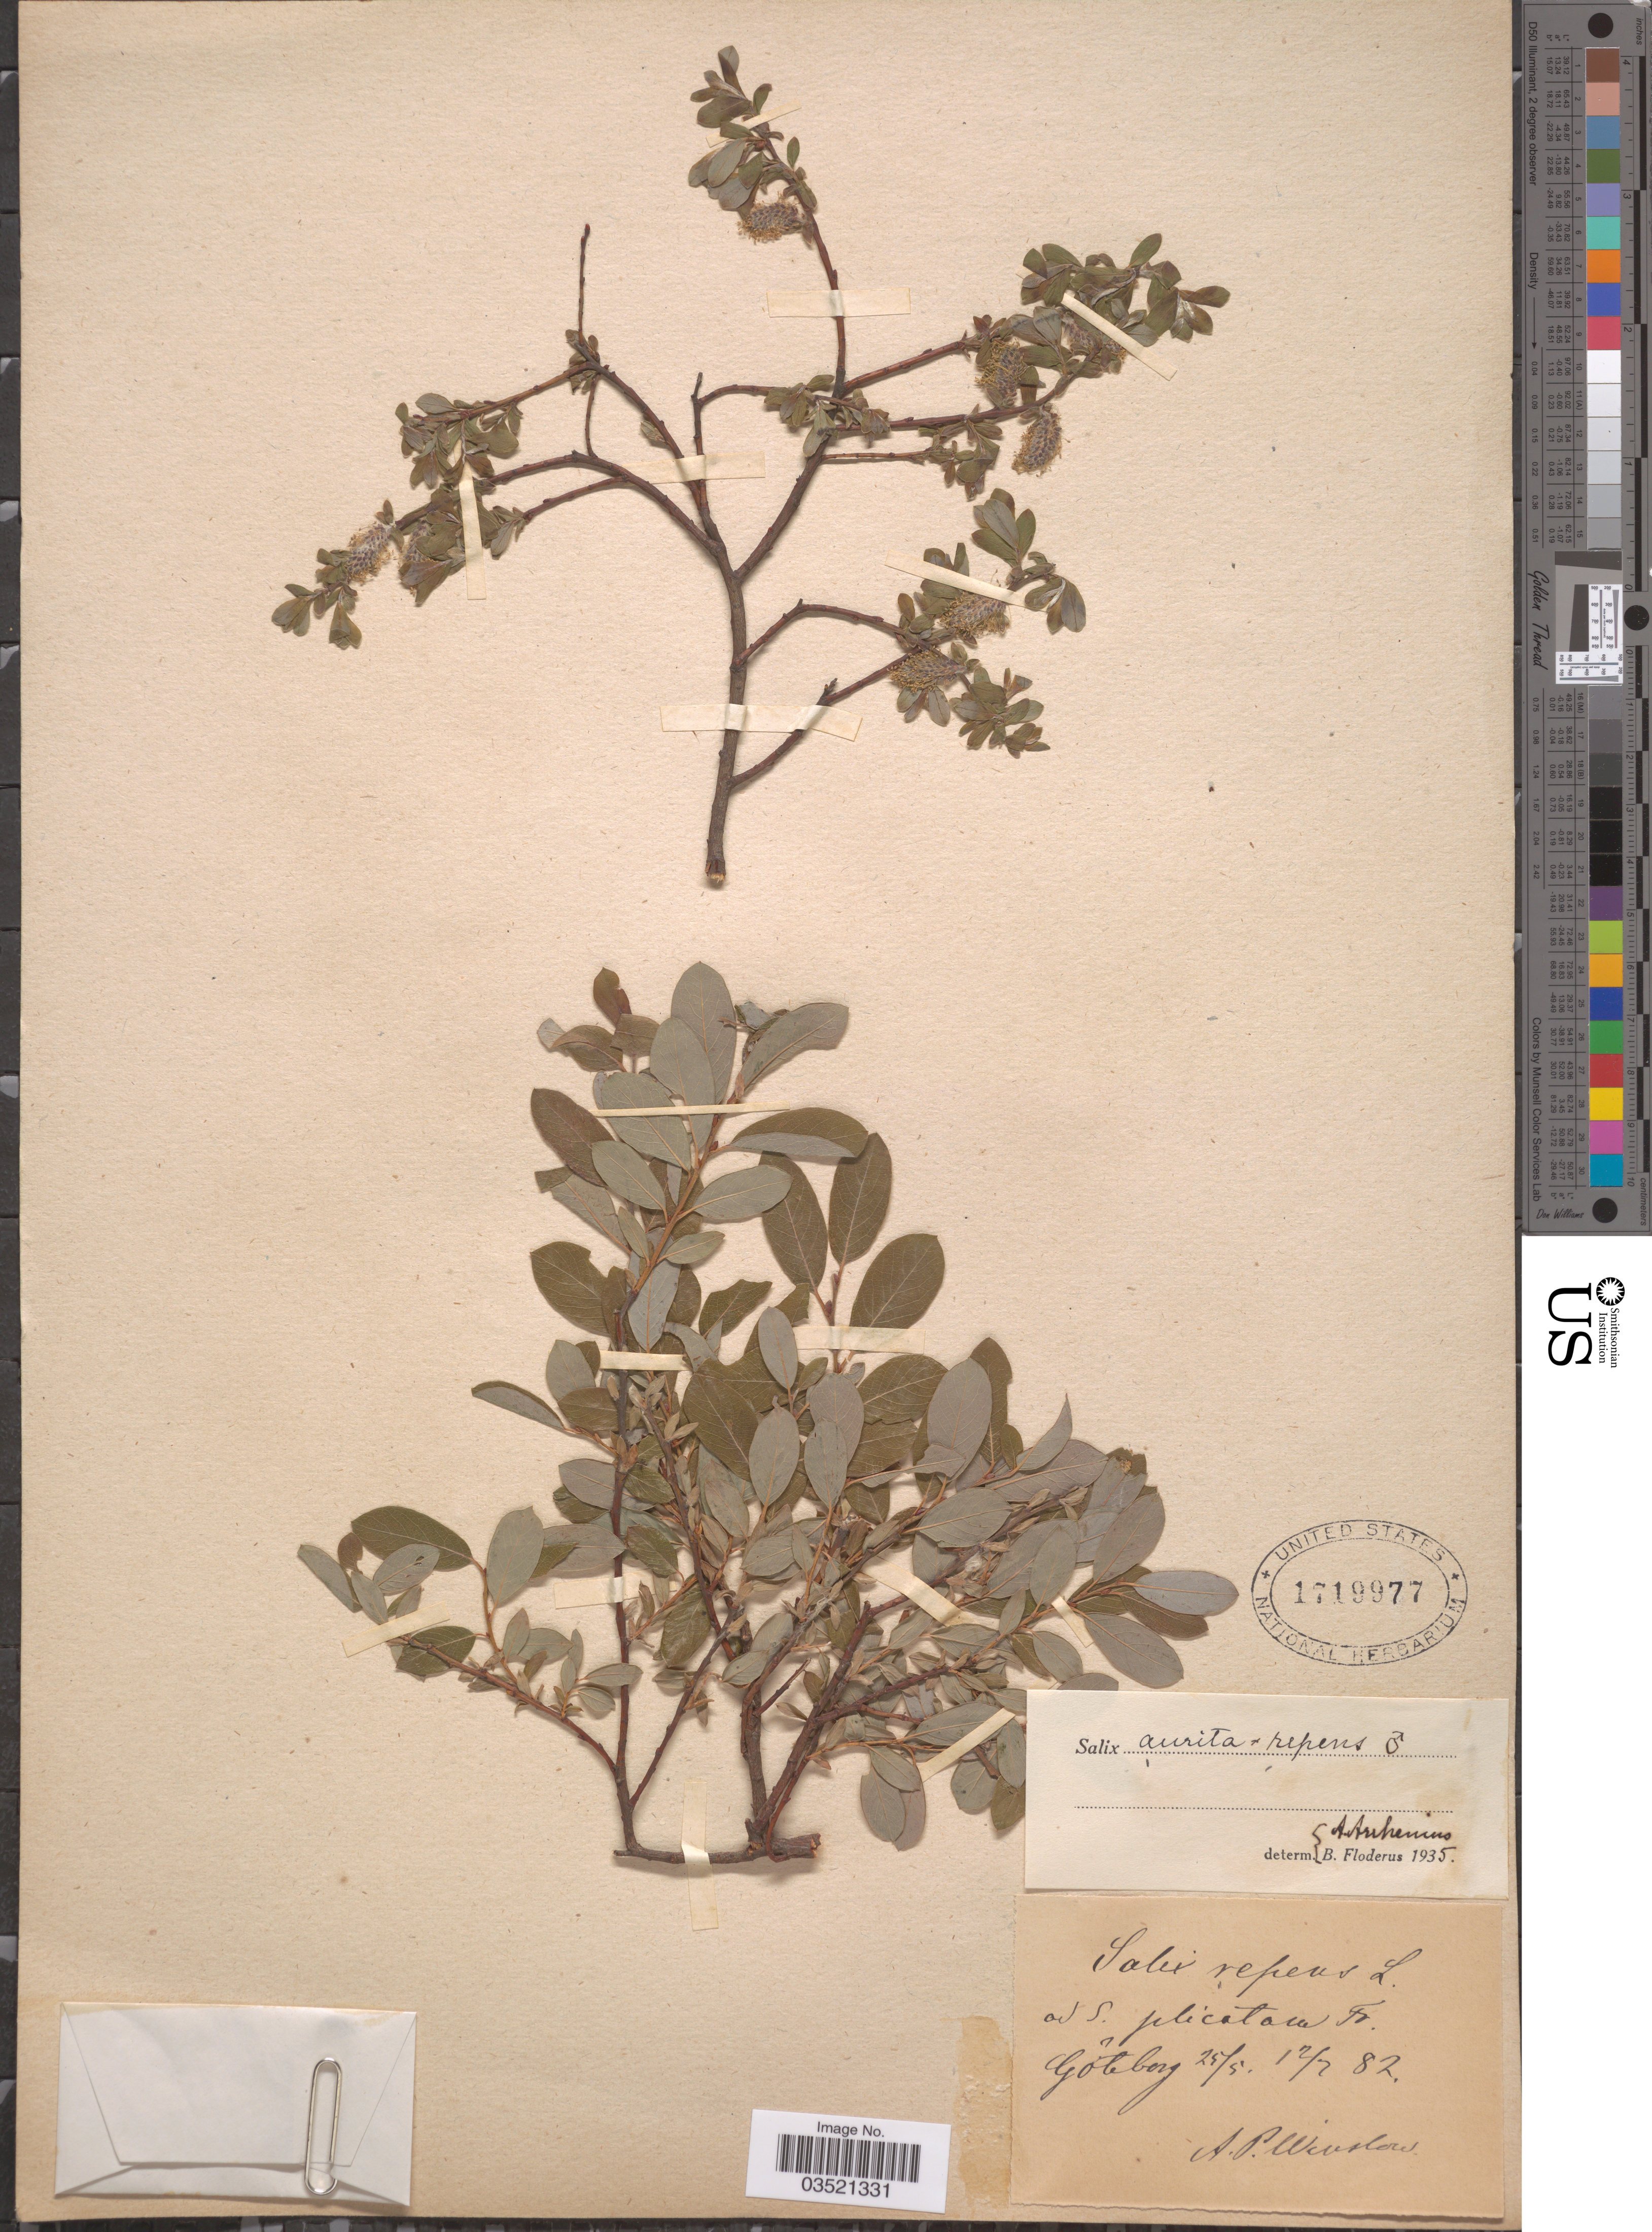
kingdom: Plantae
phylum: Tracheophyta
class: Magnoliopsida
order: Malpighiales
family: Salicaceae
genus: Salix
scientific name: Salix aurita x S. repens L.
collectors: A. Winslow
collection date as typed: Transcribed d/m/y: 25/5/82 to 12/7/82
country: Sweden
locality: Gôteborg.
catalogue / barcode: US 1719977